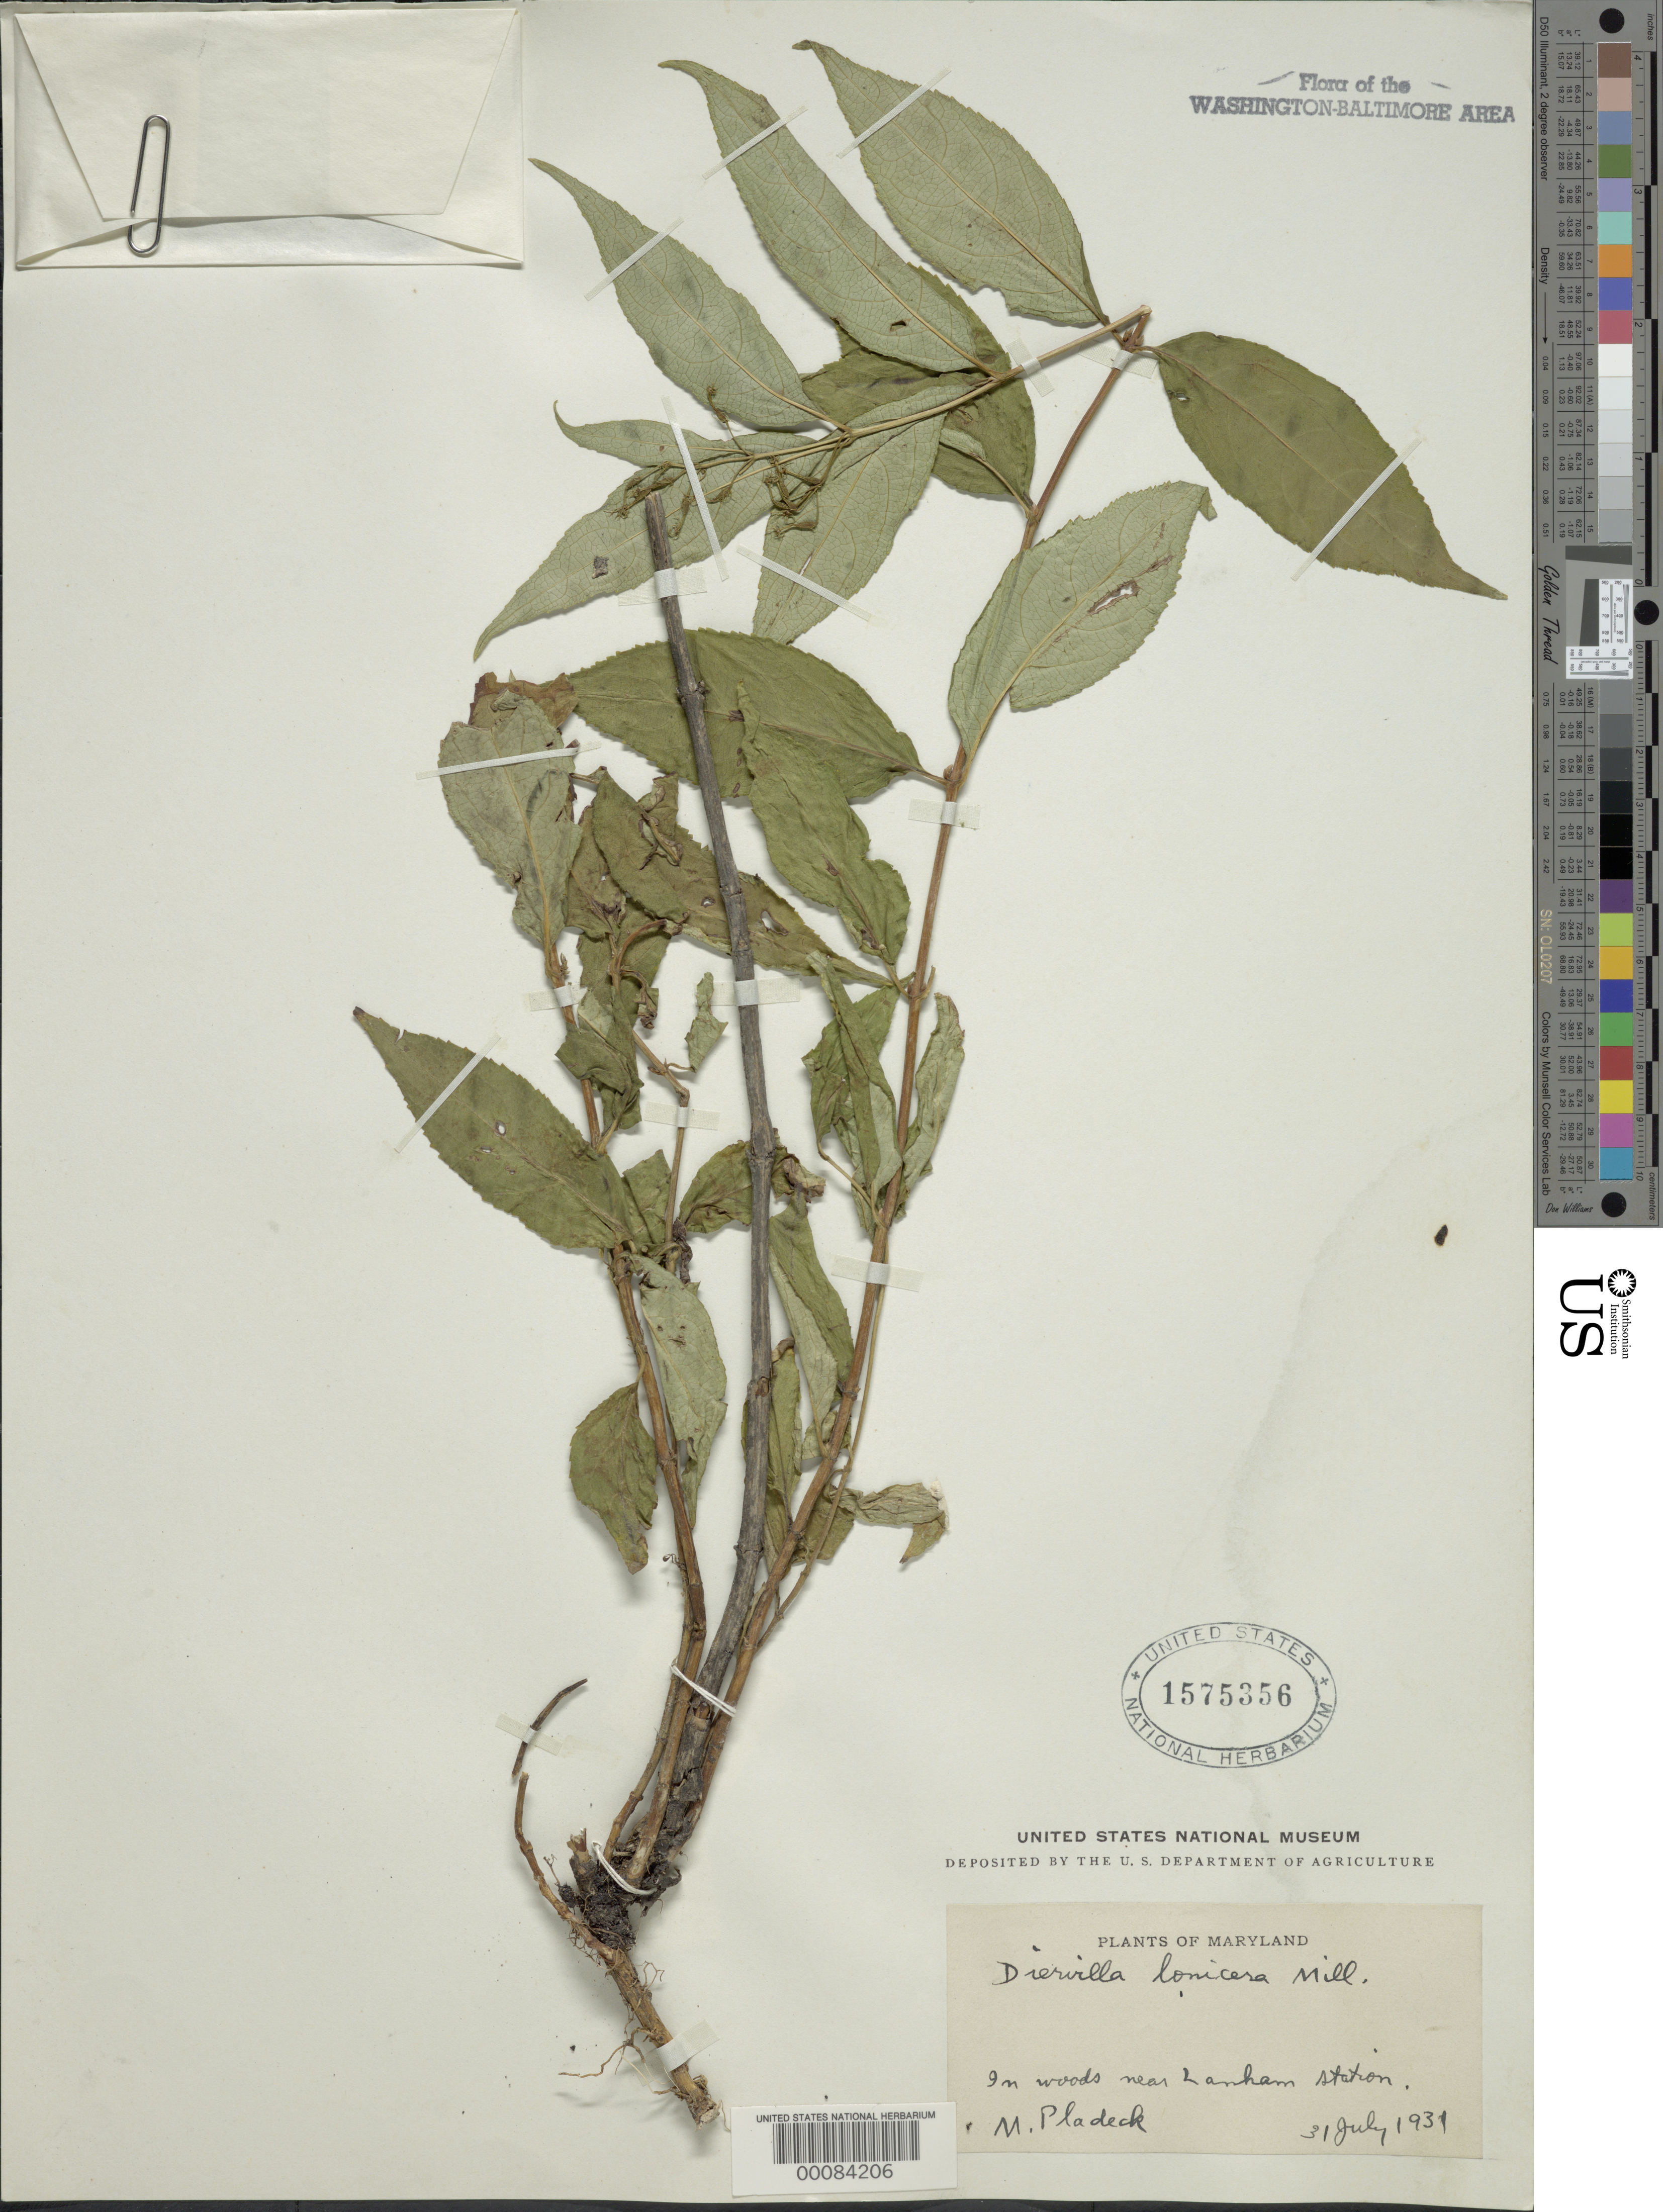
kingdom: Plantae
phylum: Tracheophyta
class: Magnoliopsida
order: Dipsacales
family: Caprifoliaceae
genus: Diervilla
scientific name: Diervilla lonicera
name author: Mill.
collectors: M. Pladeck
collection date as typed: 31 Jul 1931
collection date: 1931-07-31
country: United States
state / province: Maryland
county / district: Prince George's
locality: Near Lanham Station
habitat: Woods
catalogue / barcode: US 1575356